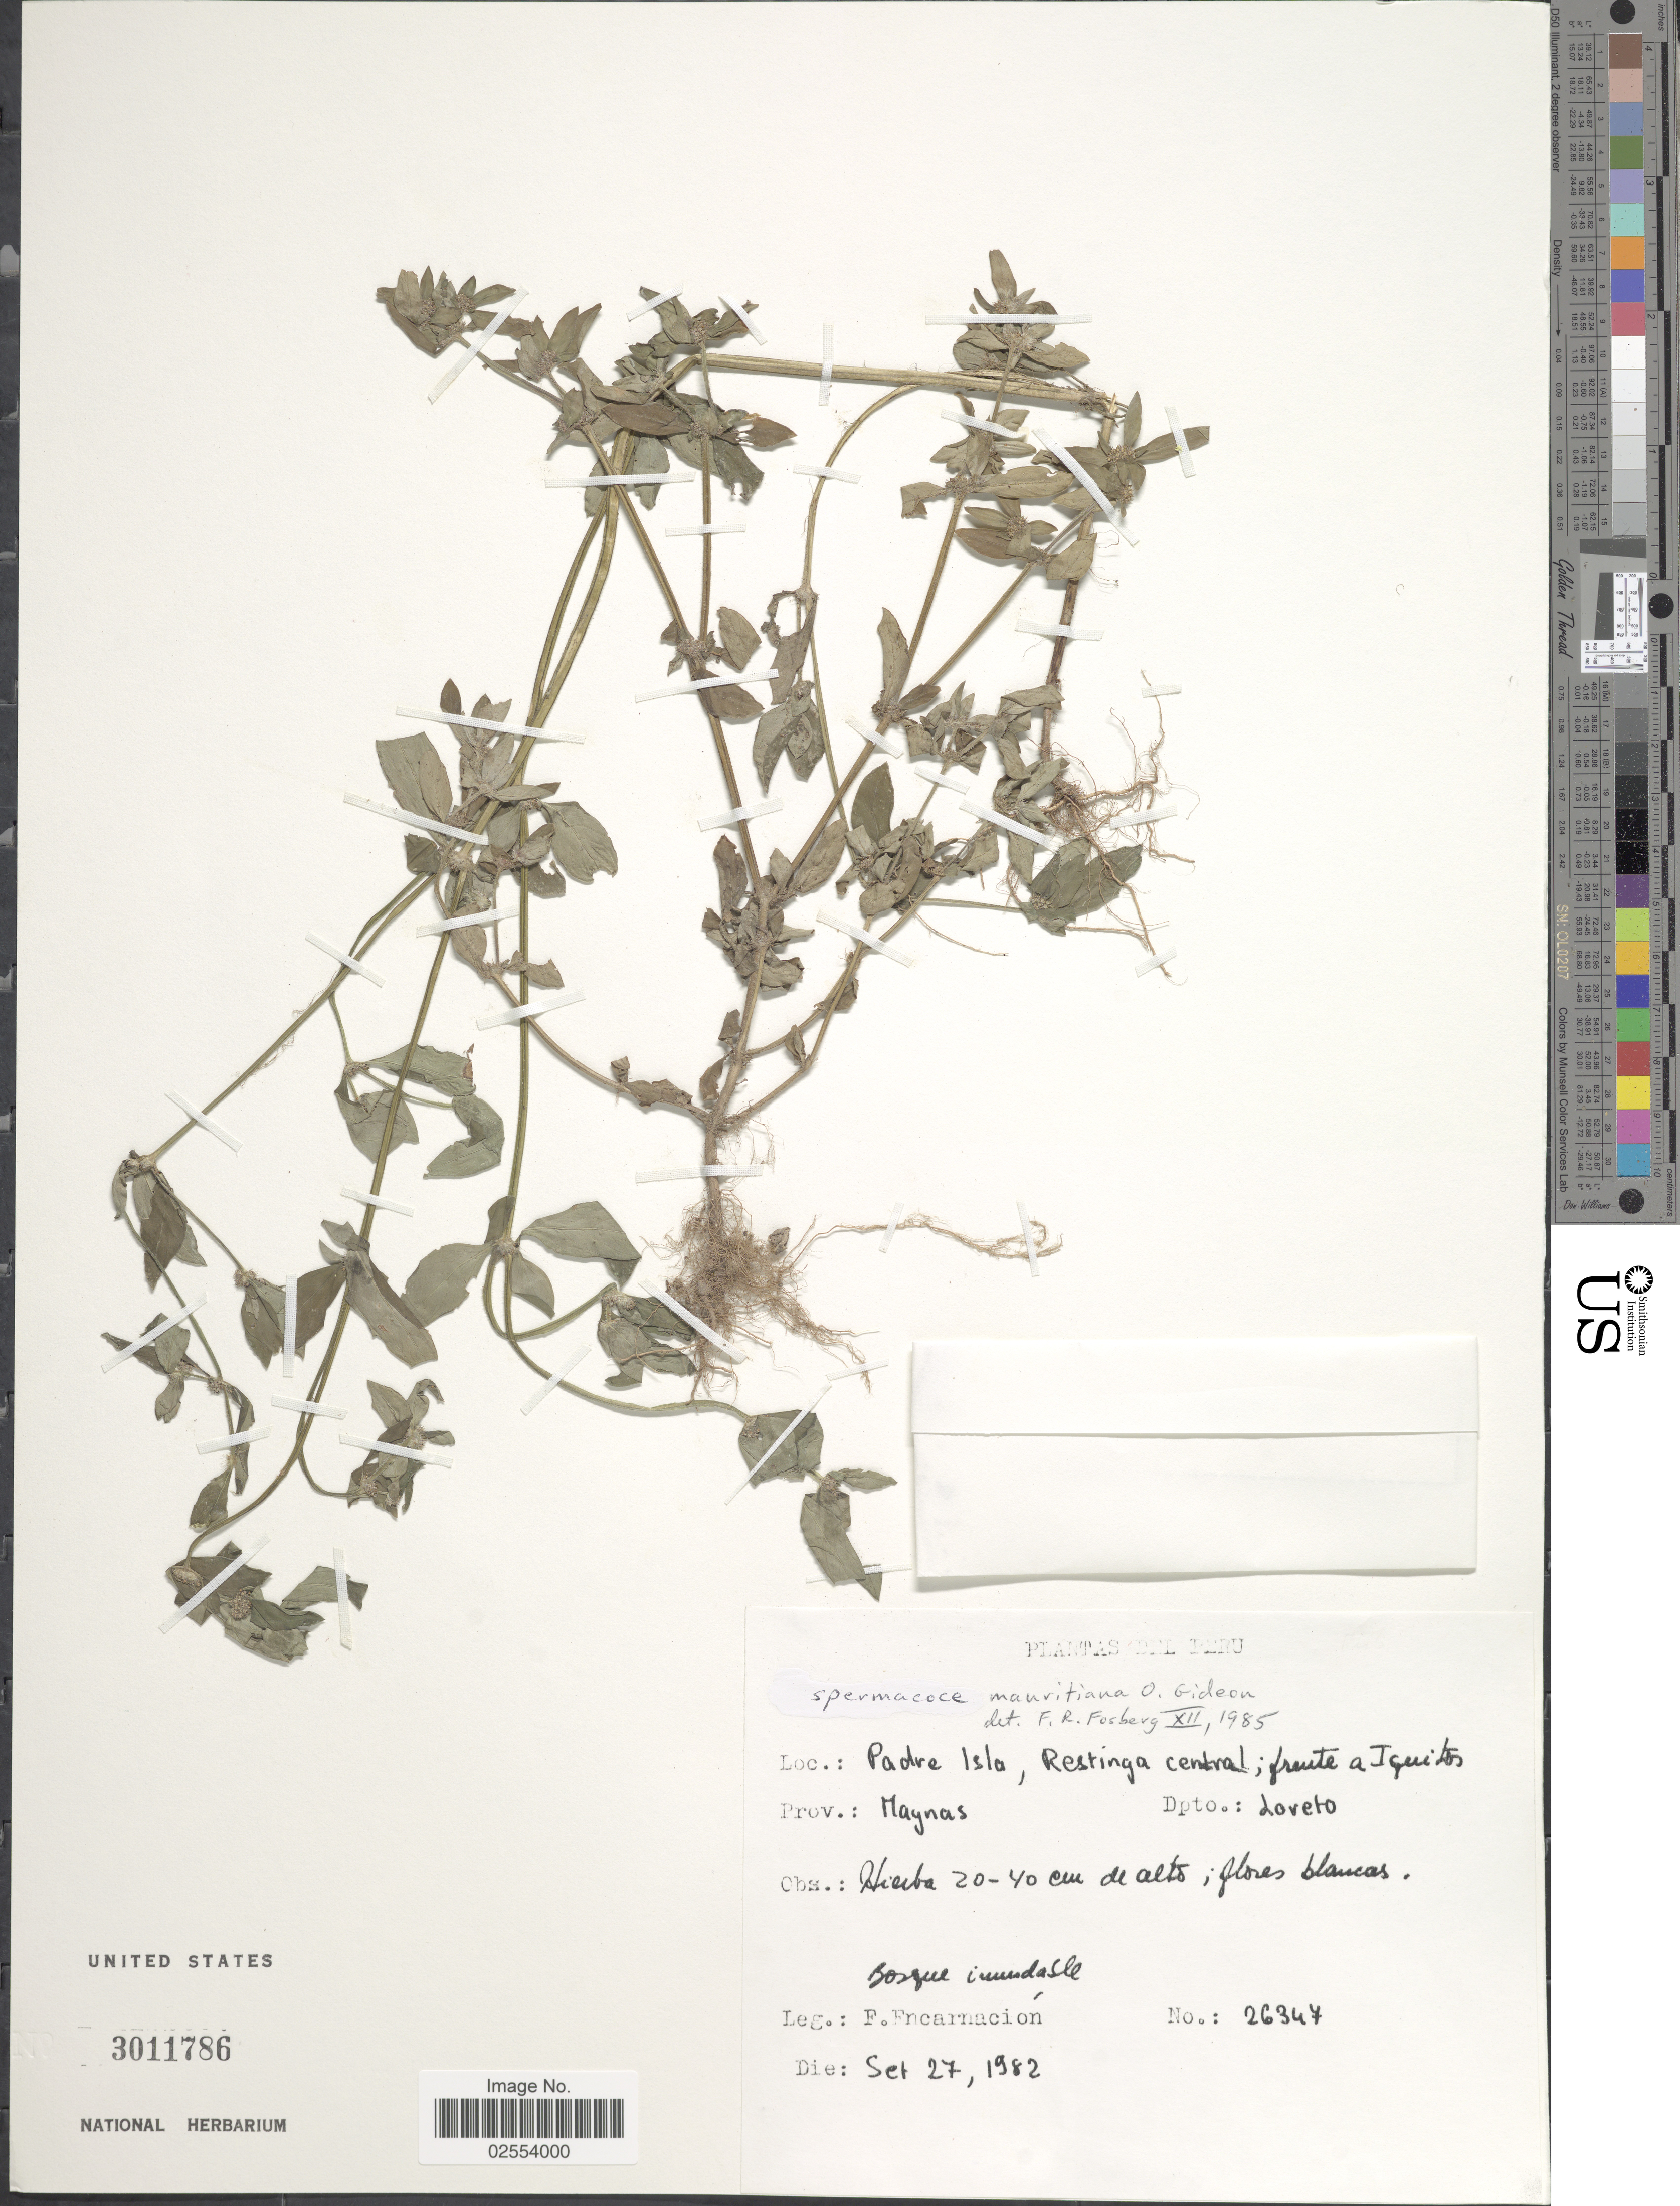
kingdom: Plantae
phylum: Tracheophyta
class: Magnoliopsida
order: Gentianales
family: Rubiaceae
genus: Spermacoce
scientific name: Spermacoce mauritiana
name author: Gideon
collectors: F. Encarnación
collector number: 26347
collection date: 1982-09-27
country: Peru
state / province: Loreto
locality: Padre Isla, Restinga central; frente a Iquitos, Proc.: Maynas.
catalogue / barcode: US 3011786